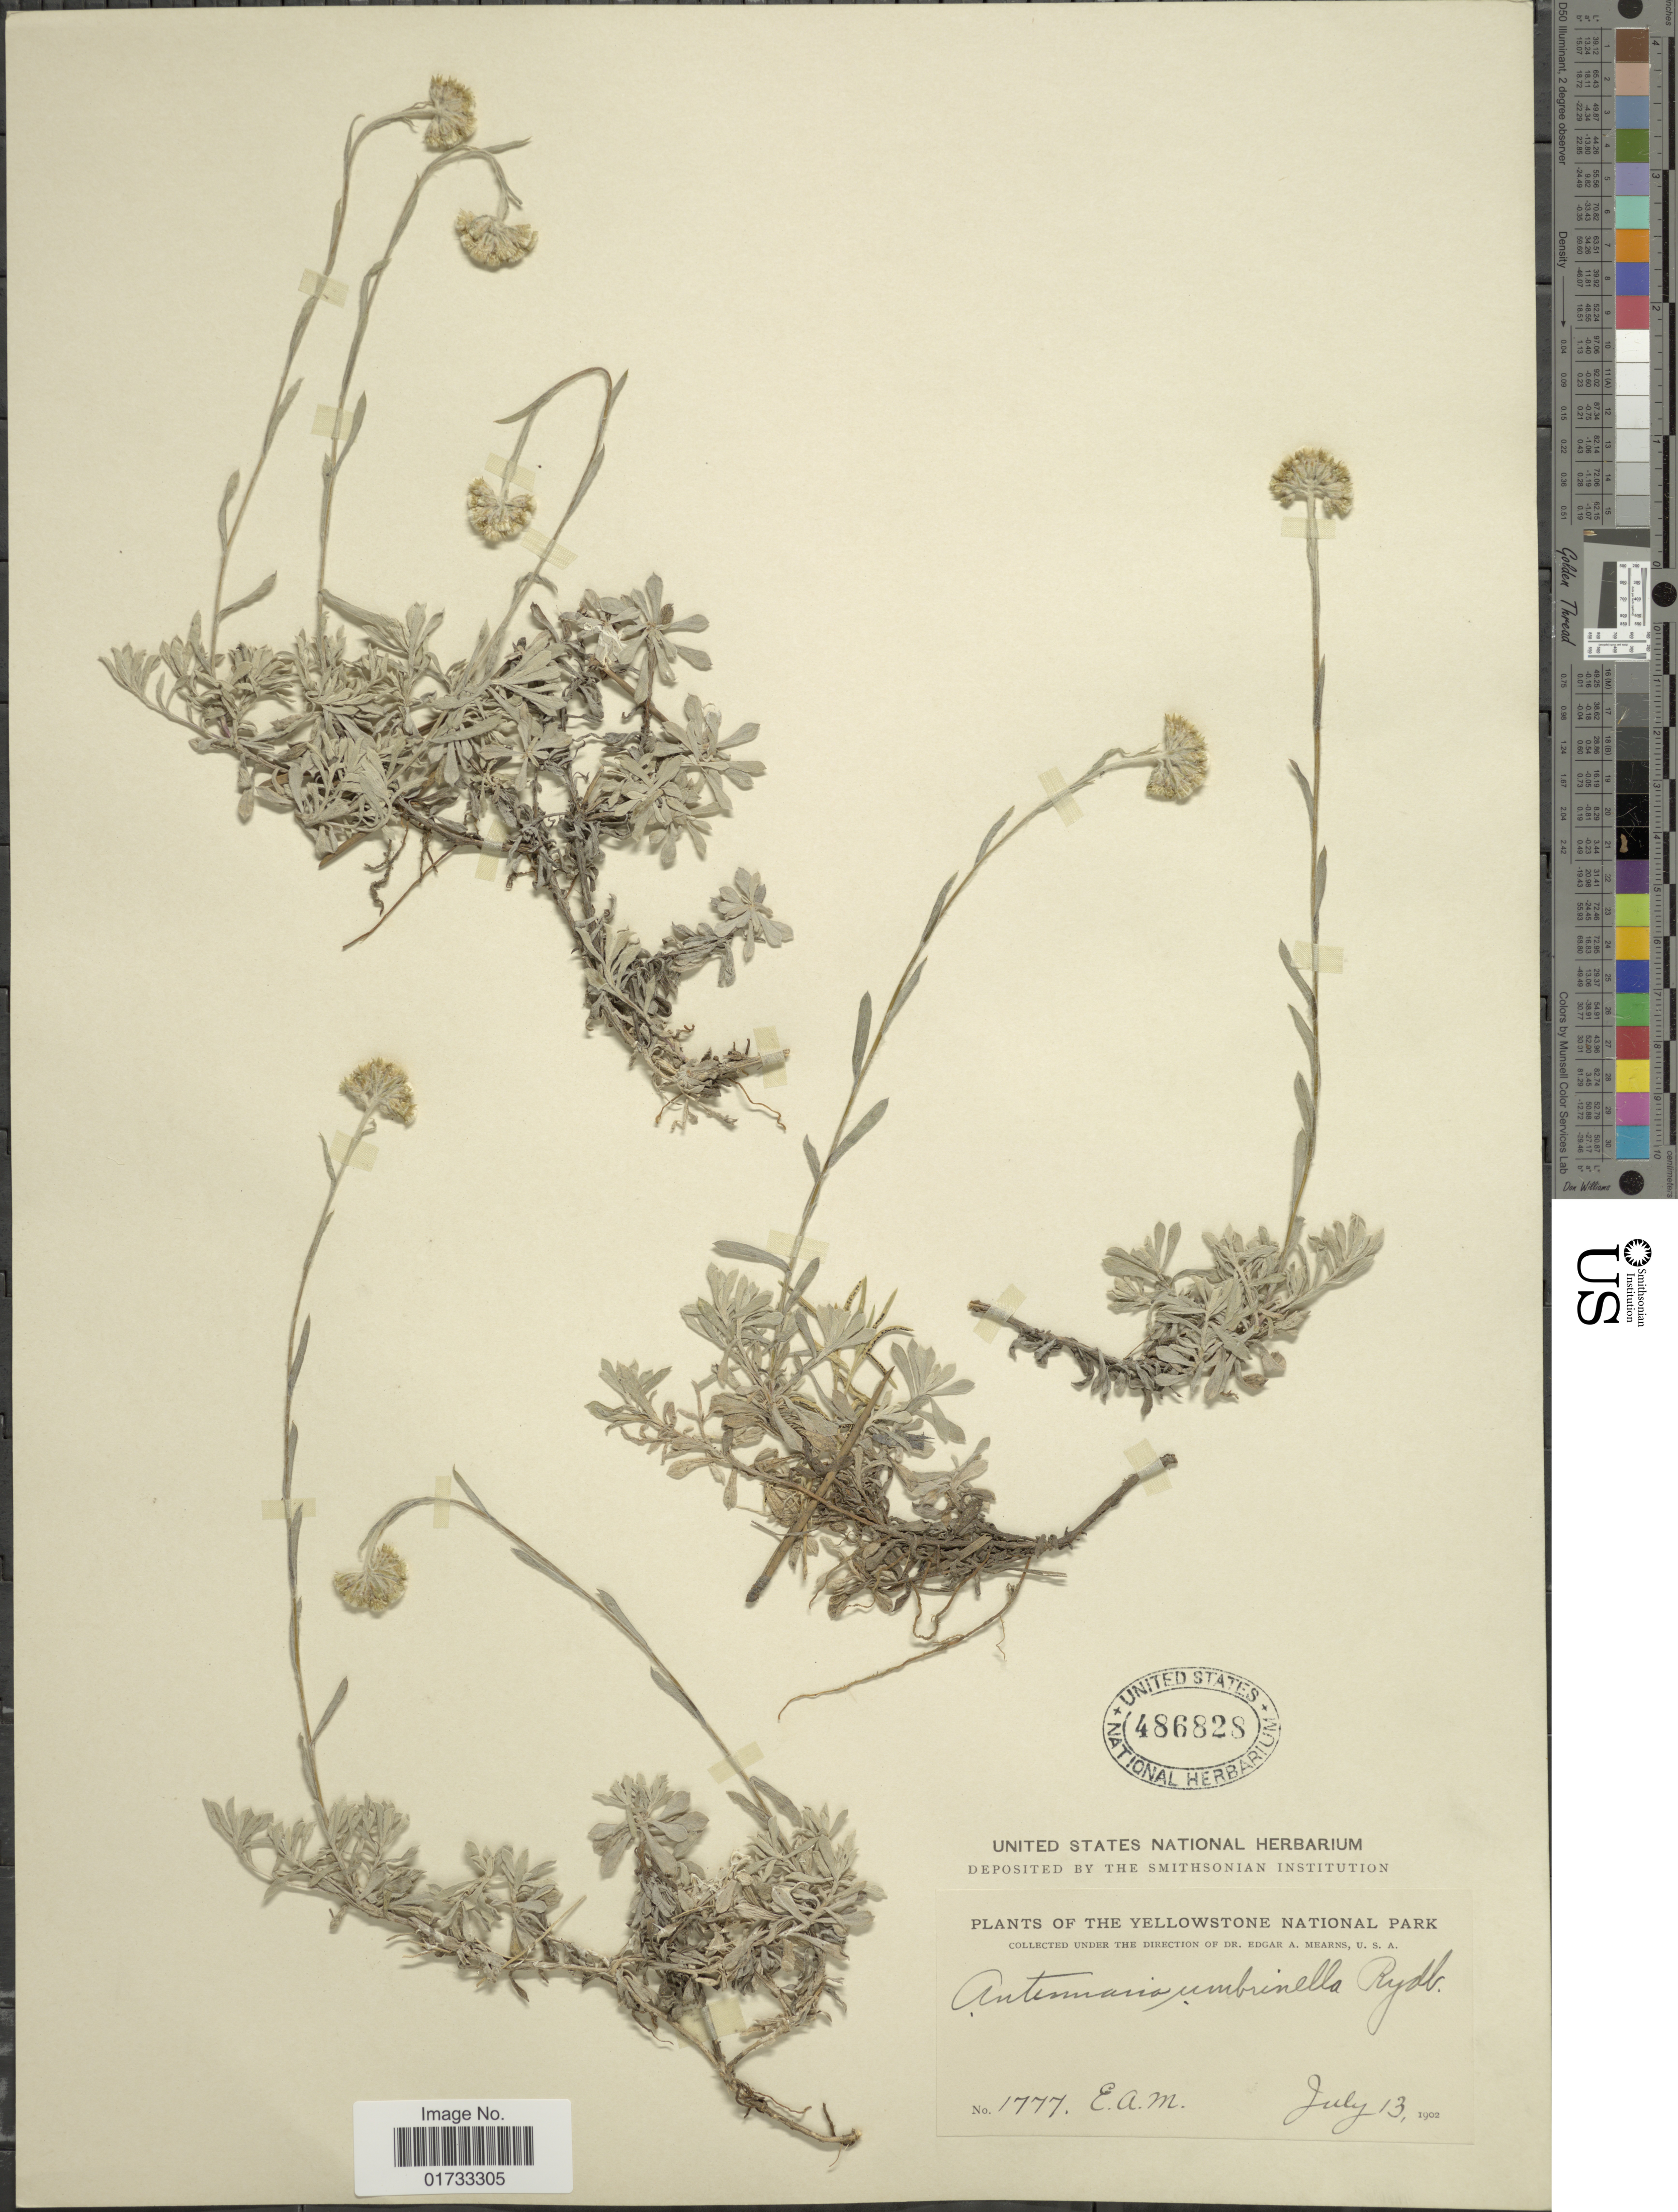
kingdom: Plantae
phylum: Tracheophyta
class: Magnoliopsida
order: Asterales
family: Asteraceae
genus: Antennaria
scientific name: Antennaria umbrinella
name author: Rydb.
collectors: E. A. Mearns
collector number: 1777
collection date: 1902-07-13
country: United States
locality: Yellowstone National Park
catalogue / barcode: US 486828